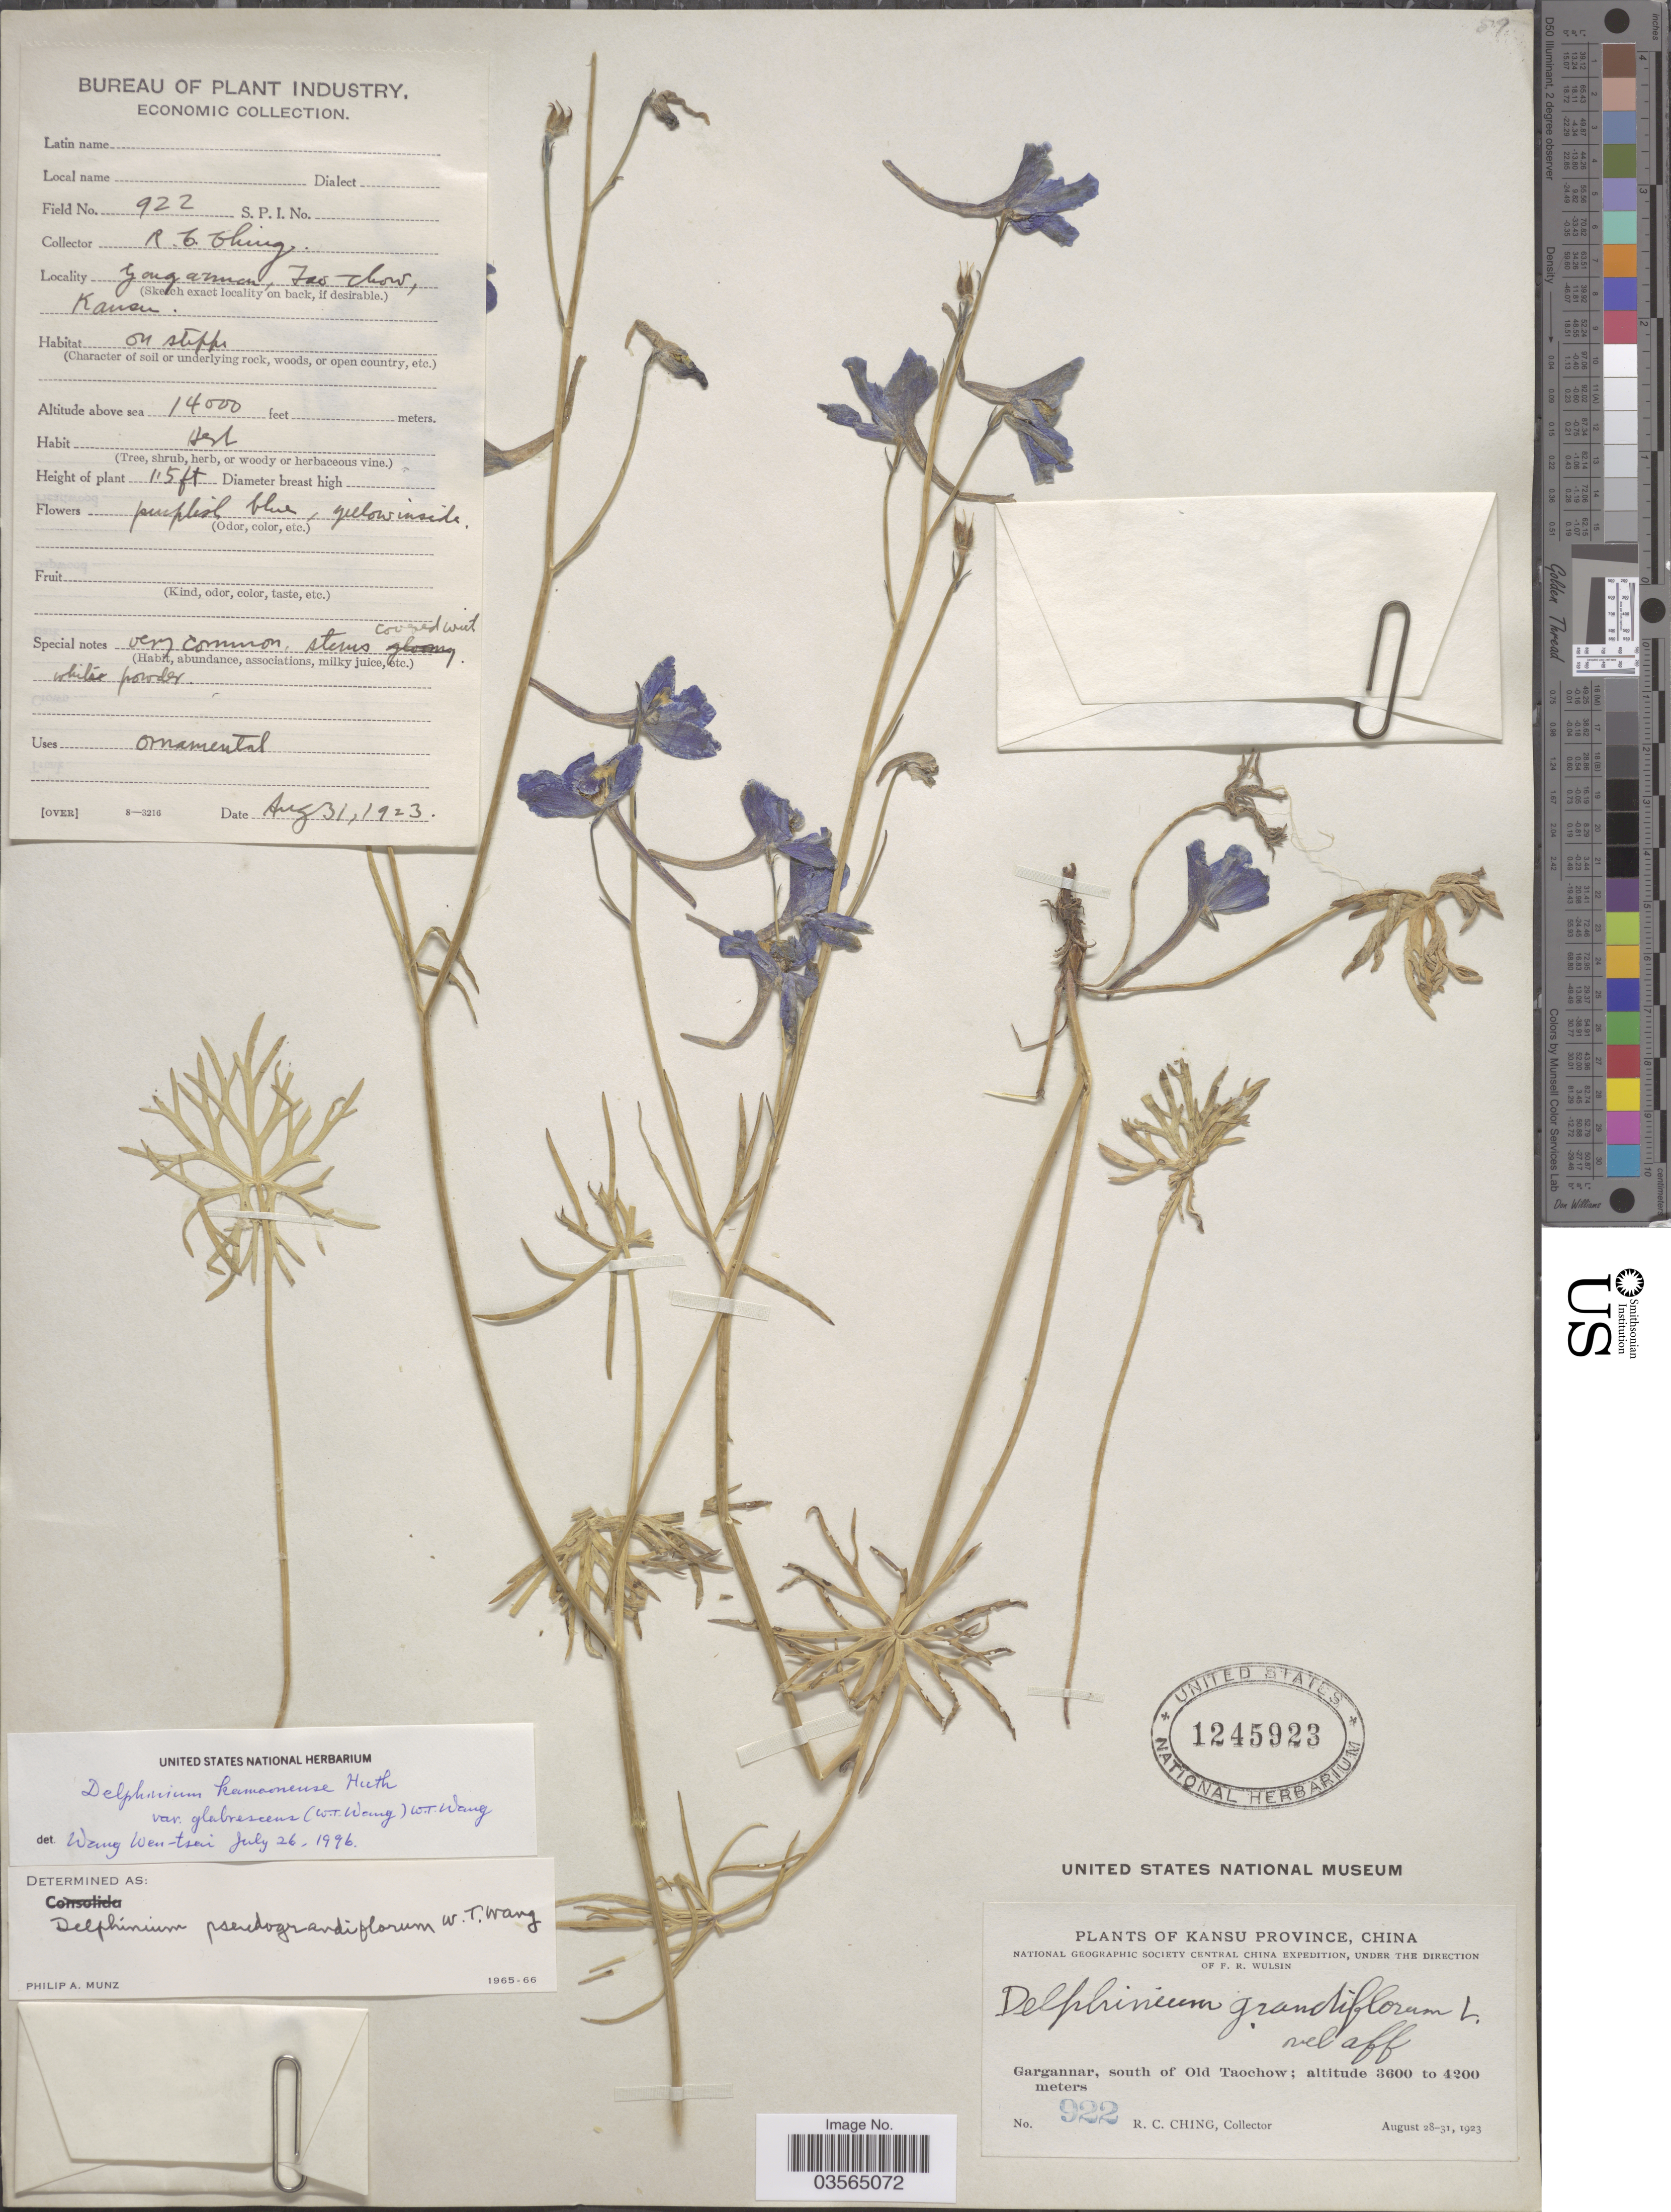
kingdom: Plantae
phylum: Tracheophyta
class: Magnoliopsida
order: Ranunculales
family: Ranunculaceae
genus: Delphinium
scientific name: Delphinium kamaonense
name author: Huth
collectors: R. C. Ching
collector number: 922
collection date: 1923-08-31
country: China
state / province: Gansu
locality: Kansu Province. Gargannar, south of Old Taochow.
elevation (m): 4267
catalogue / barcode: US 1245923